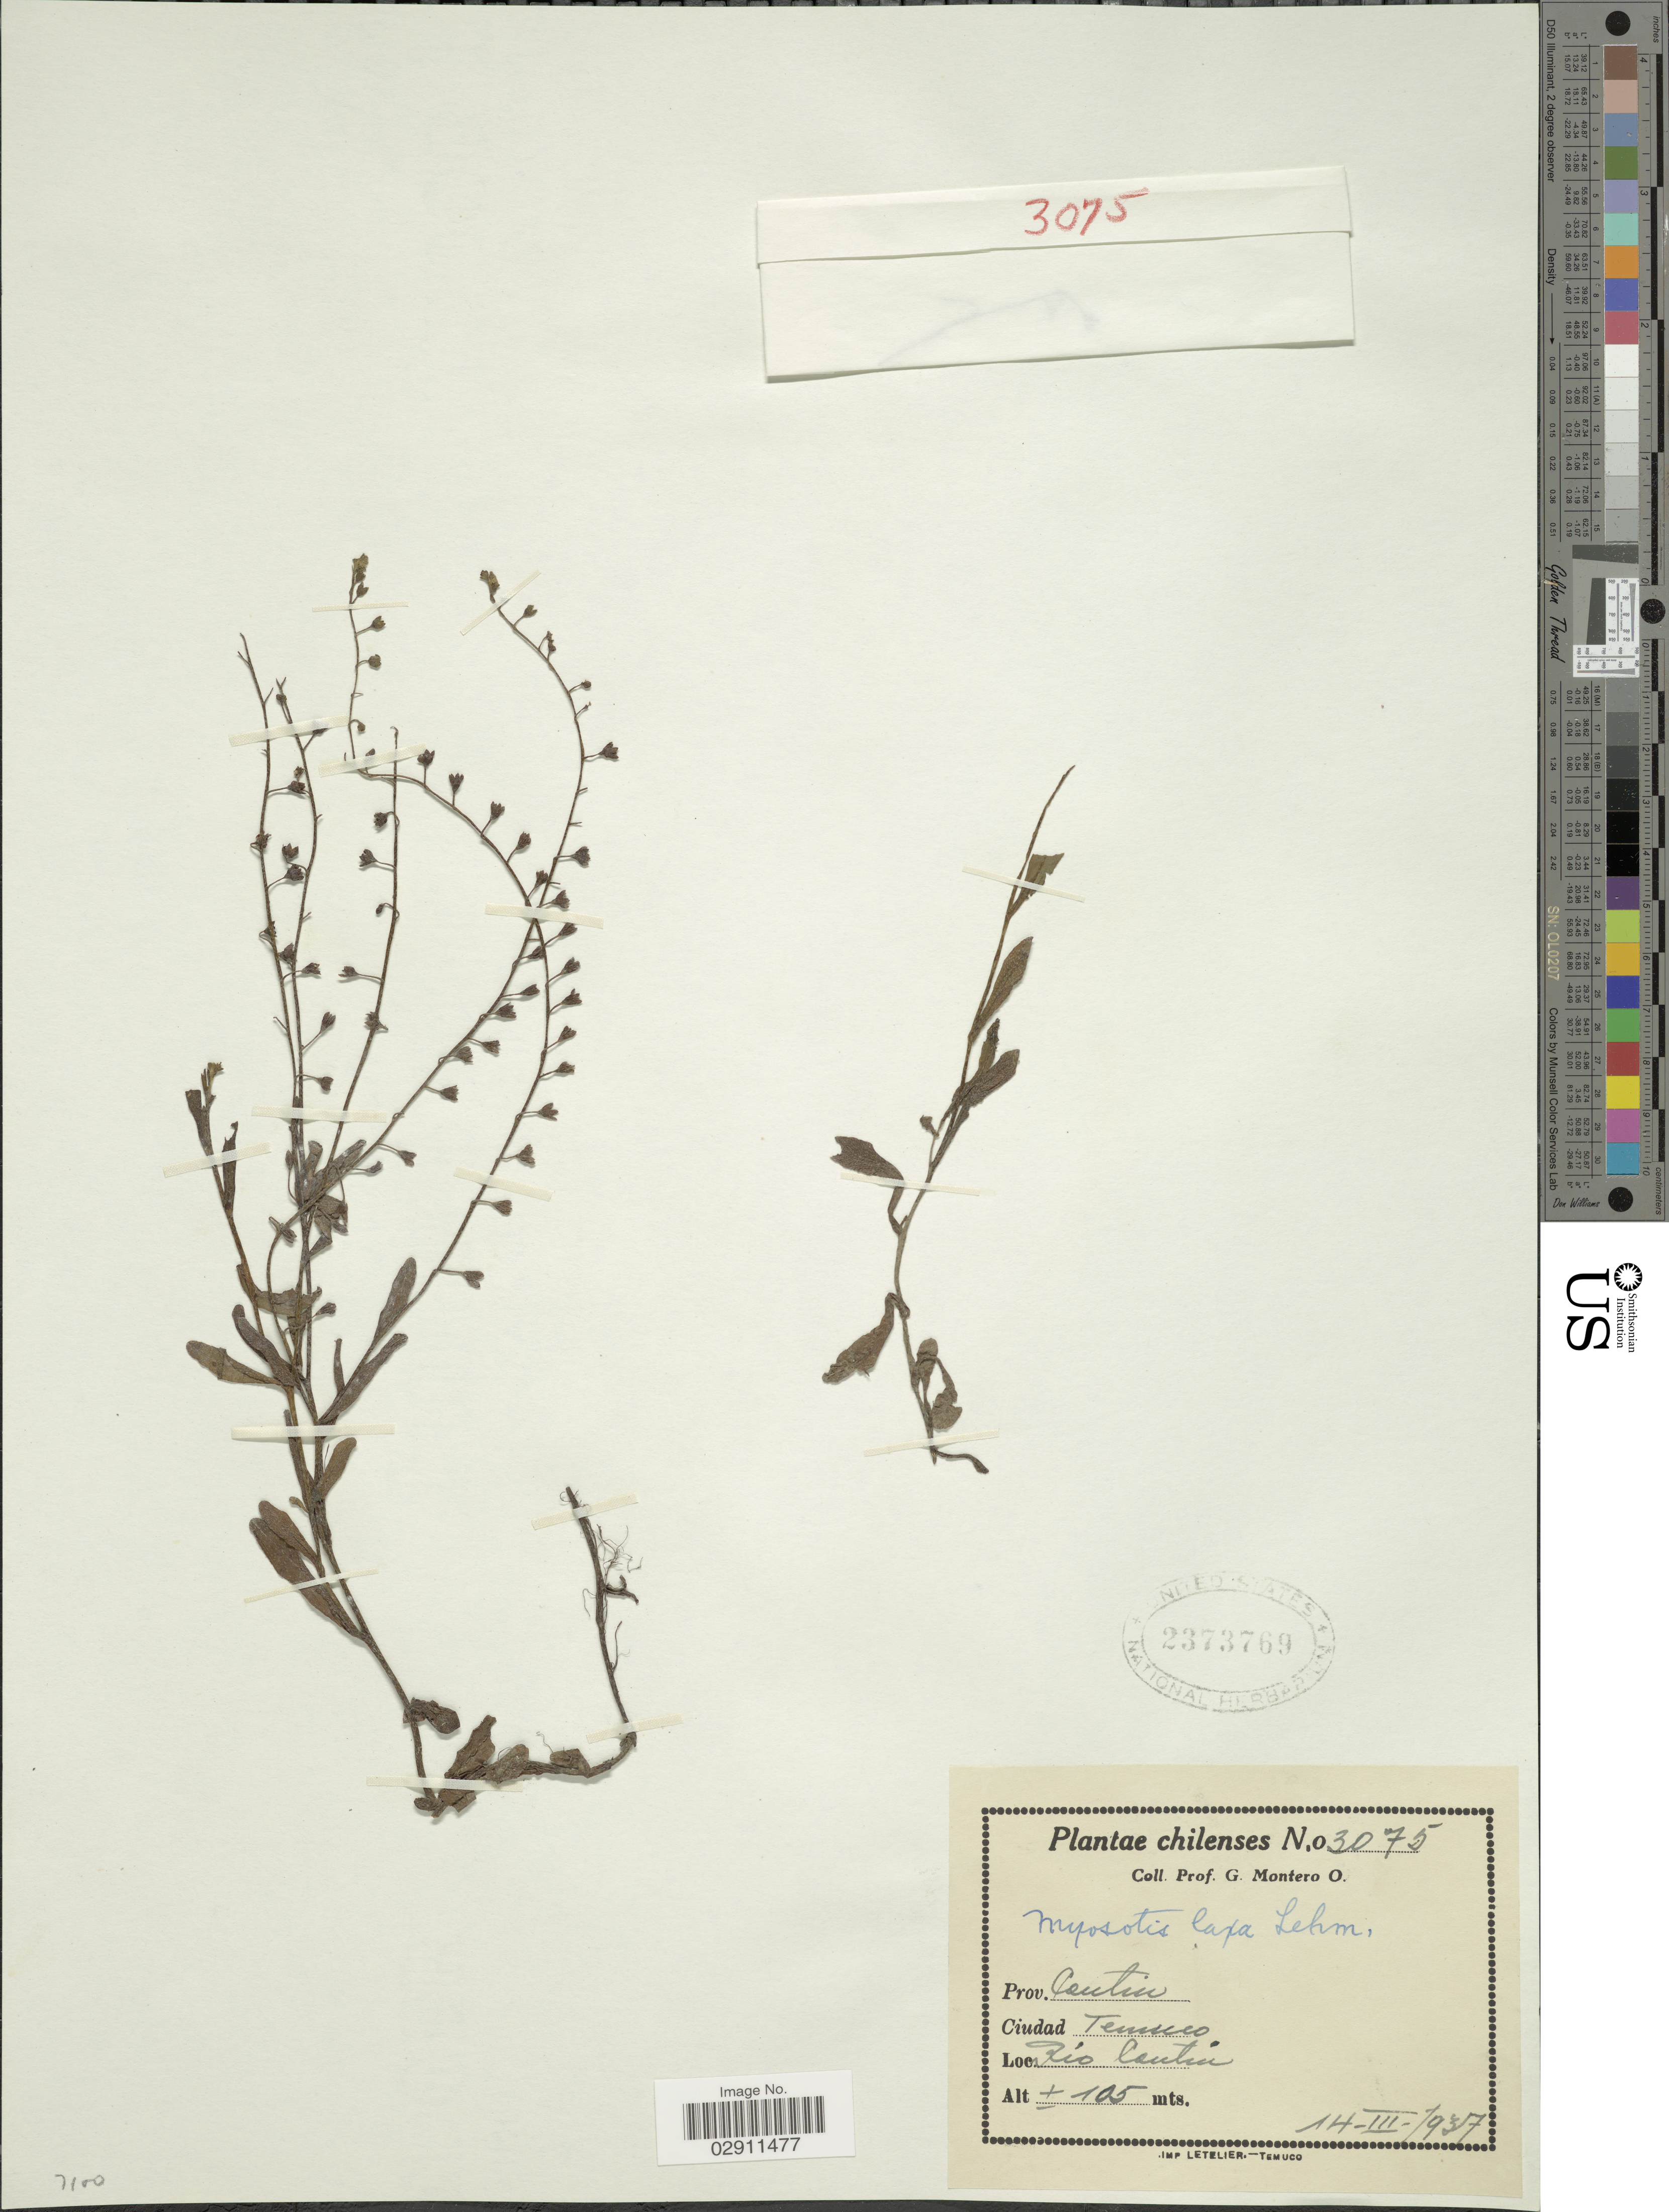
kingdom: Plantae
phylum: Tracheophyta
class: Magnoliopsida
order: Boraginales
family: Boraginaceae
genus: Myosotis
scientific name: Myosotis laxa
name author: F. Lehm.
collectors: G. Montero O.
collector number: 3075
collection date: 1937-03-14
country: Chile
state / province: Araucanía (IX)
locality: Prov. Cautin, Ciudad Temuco, Rio Cautin.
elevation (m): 105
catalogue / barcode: US 2373769